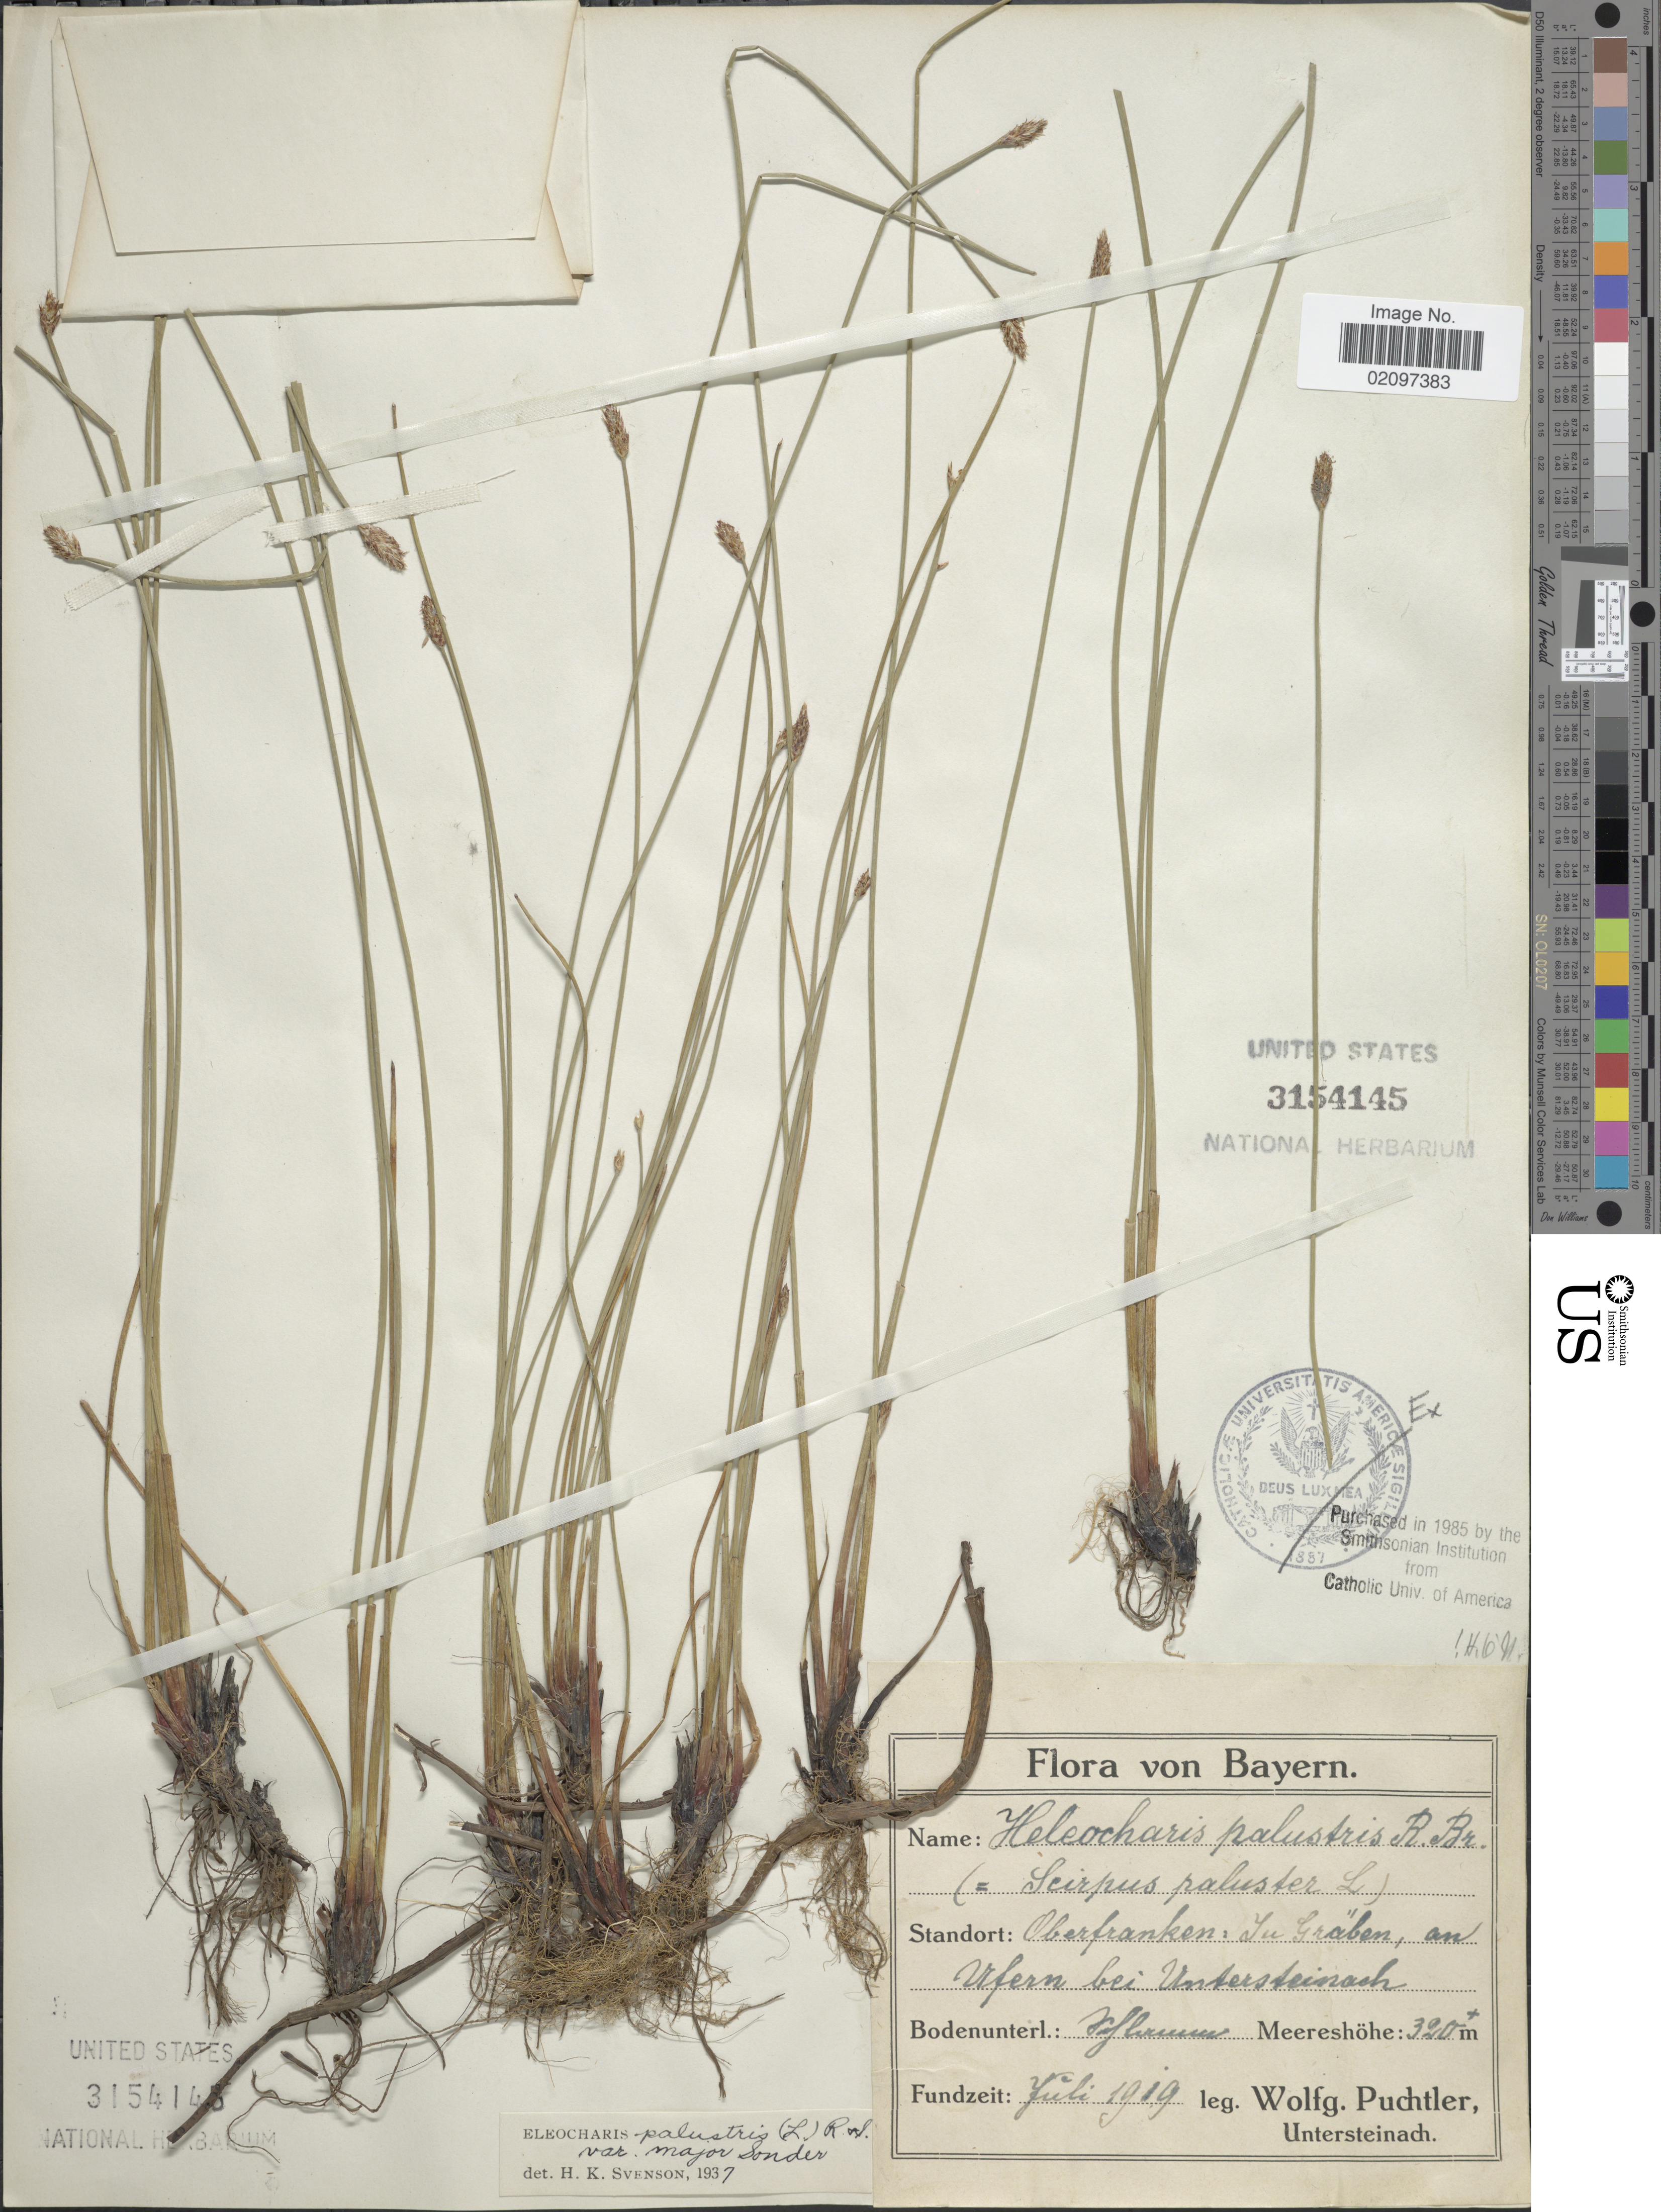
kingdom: Plantae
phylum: Tracheophyta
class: Liliopsida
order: Poales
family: Cyperaceae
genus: Eleocharis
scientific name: Eleocharis palustris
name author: (L.) Roem. & Schult.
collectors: W. Puchtler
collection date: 1919-07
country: Germany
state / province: Bayern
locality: Bayern. Oberfranken. In Graben, an Ufern bei Untersteinach.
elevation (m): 320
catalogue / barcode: US 3154145